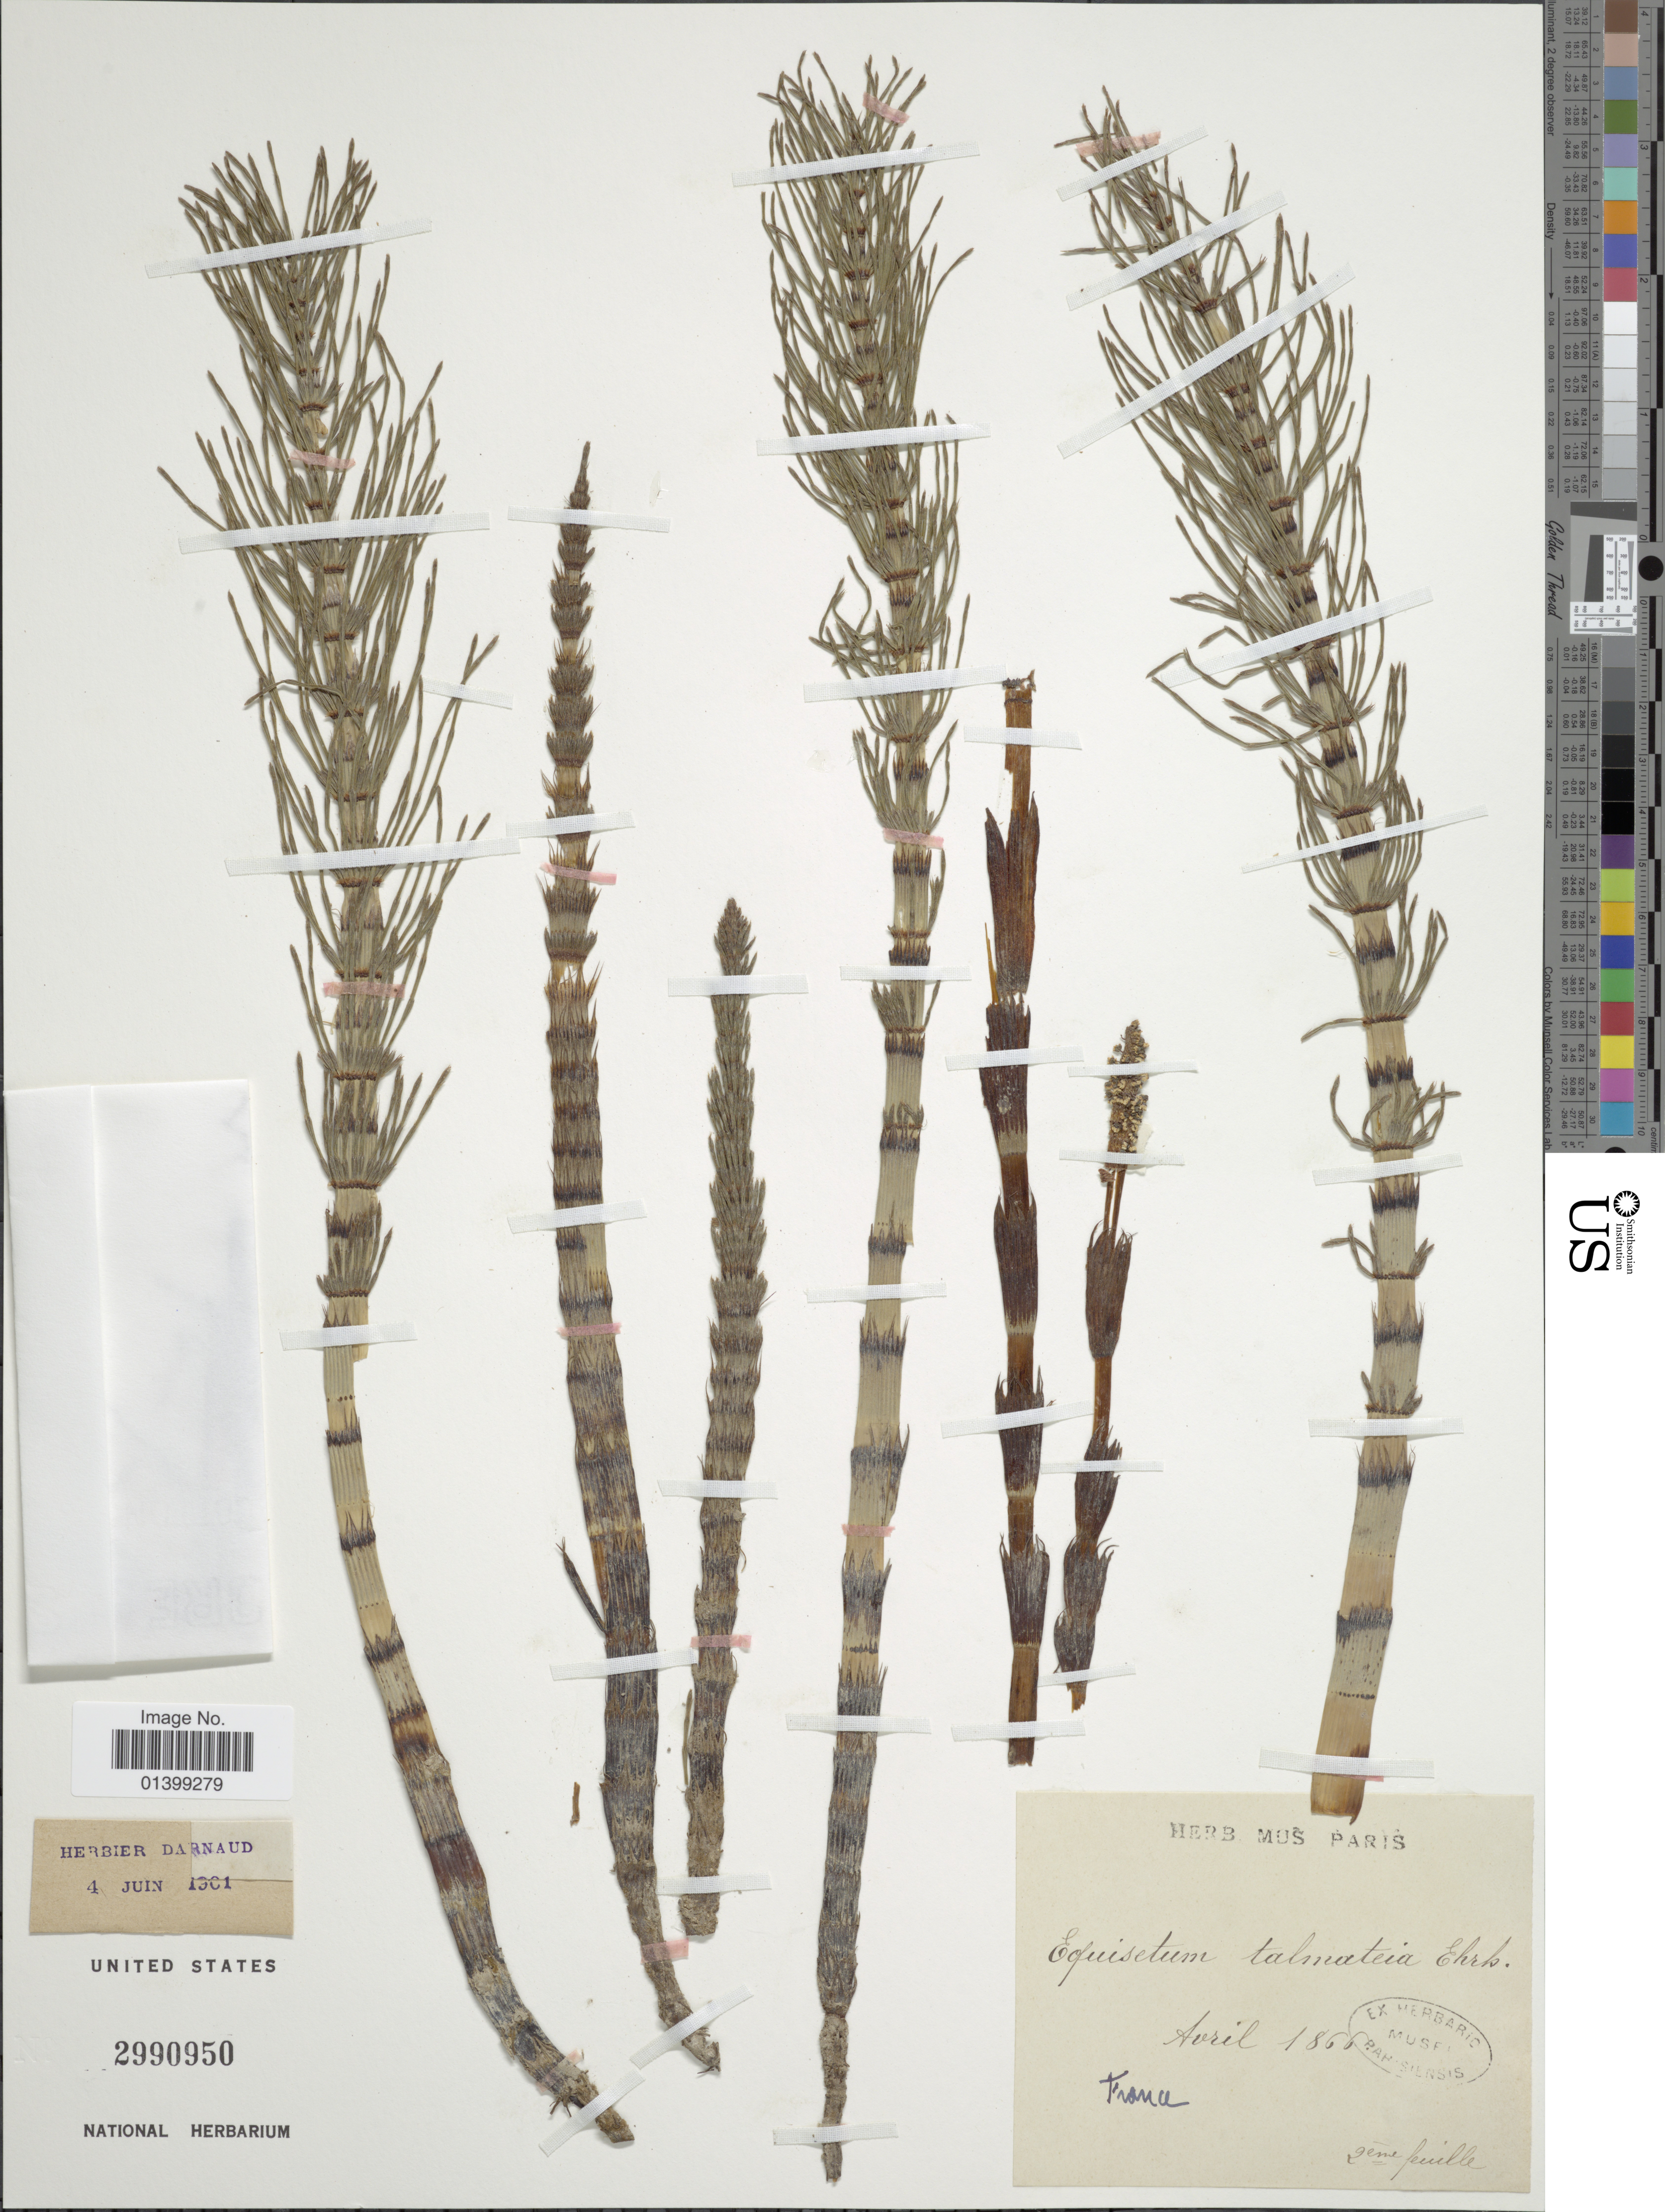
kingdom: Plantae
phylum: Tracheophyta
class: Polypodiopsida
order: Equisetales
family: Equisetaceae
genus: Equisetum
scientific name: Equisetum telmateia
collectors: ex herb. Mus. Paris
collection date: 1866-04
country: France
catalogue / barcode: US 2990950